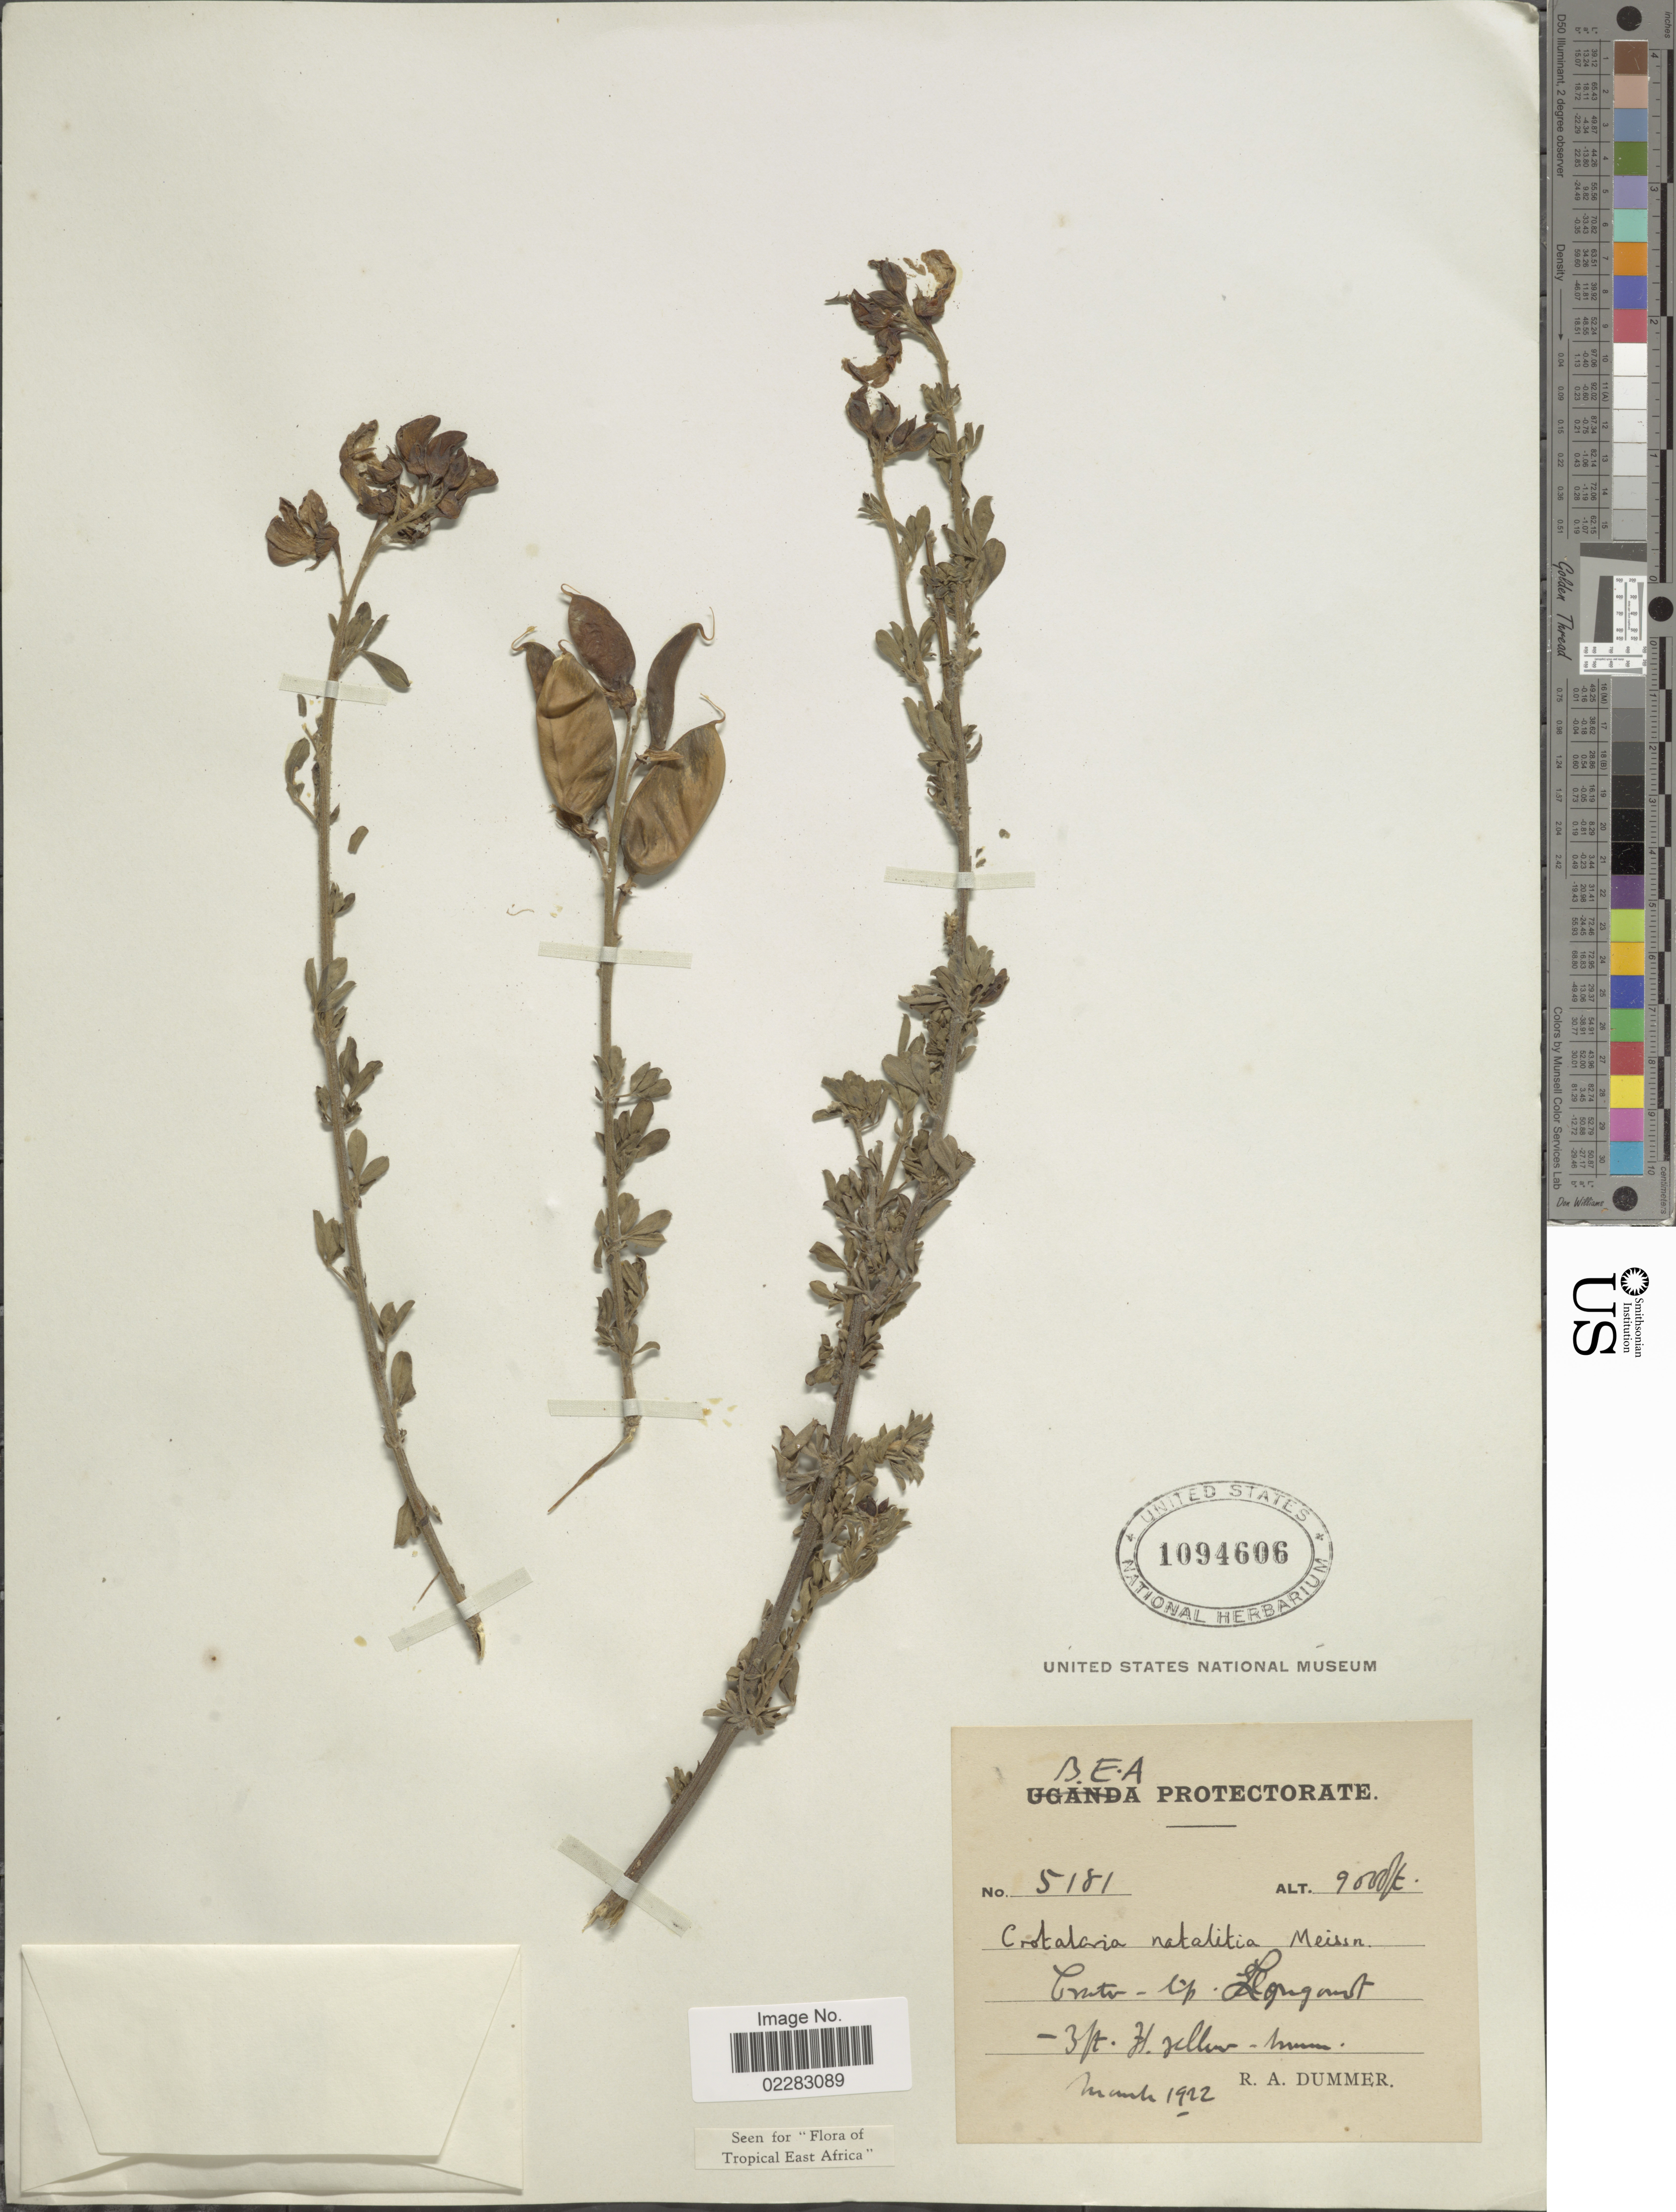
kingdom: Plantae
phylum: Tracheophyta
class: Magnoliopsida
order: Fabales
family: Fabaceae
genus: Crotalaria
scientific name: Crotalaria natalitia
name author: Meisn.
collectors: R. Dümmer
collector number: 5181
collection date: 1922-03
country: Kenya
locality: B.E.A. Protectorate, Crater-lip. Longonot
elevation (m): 2743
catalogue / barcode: US 1094606